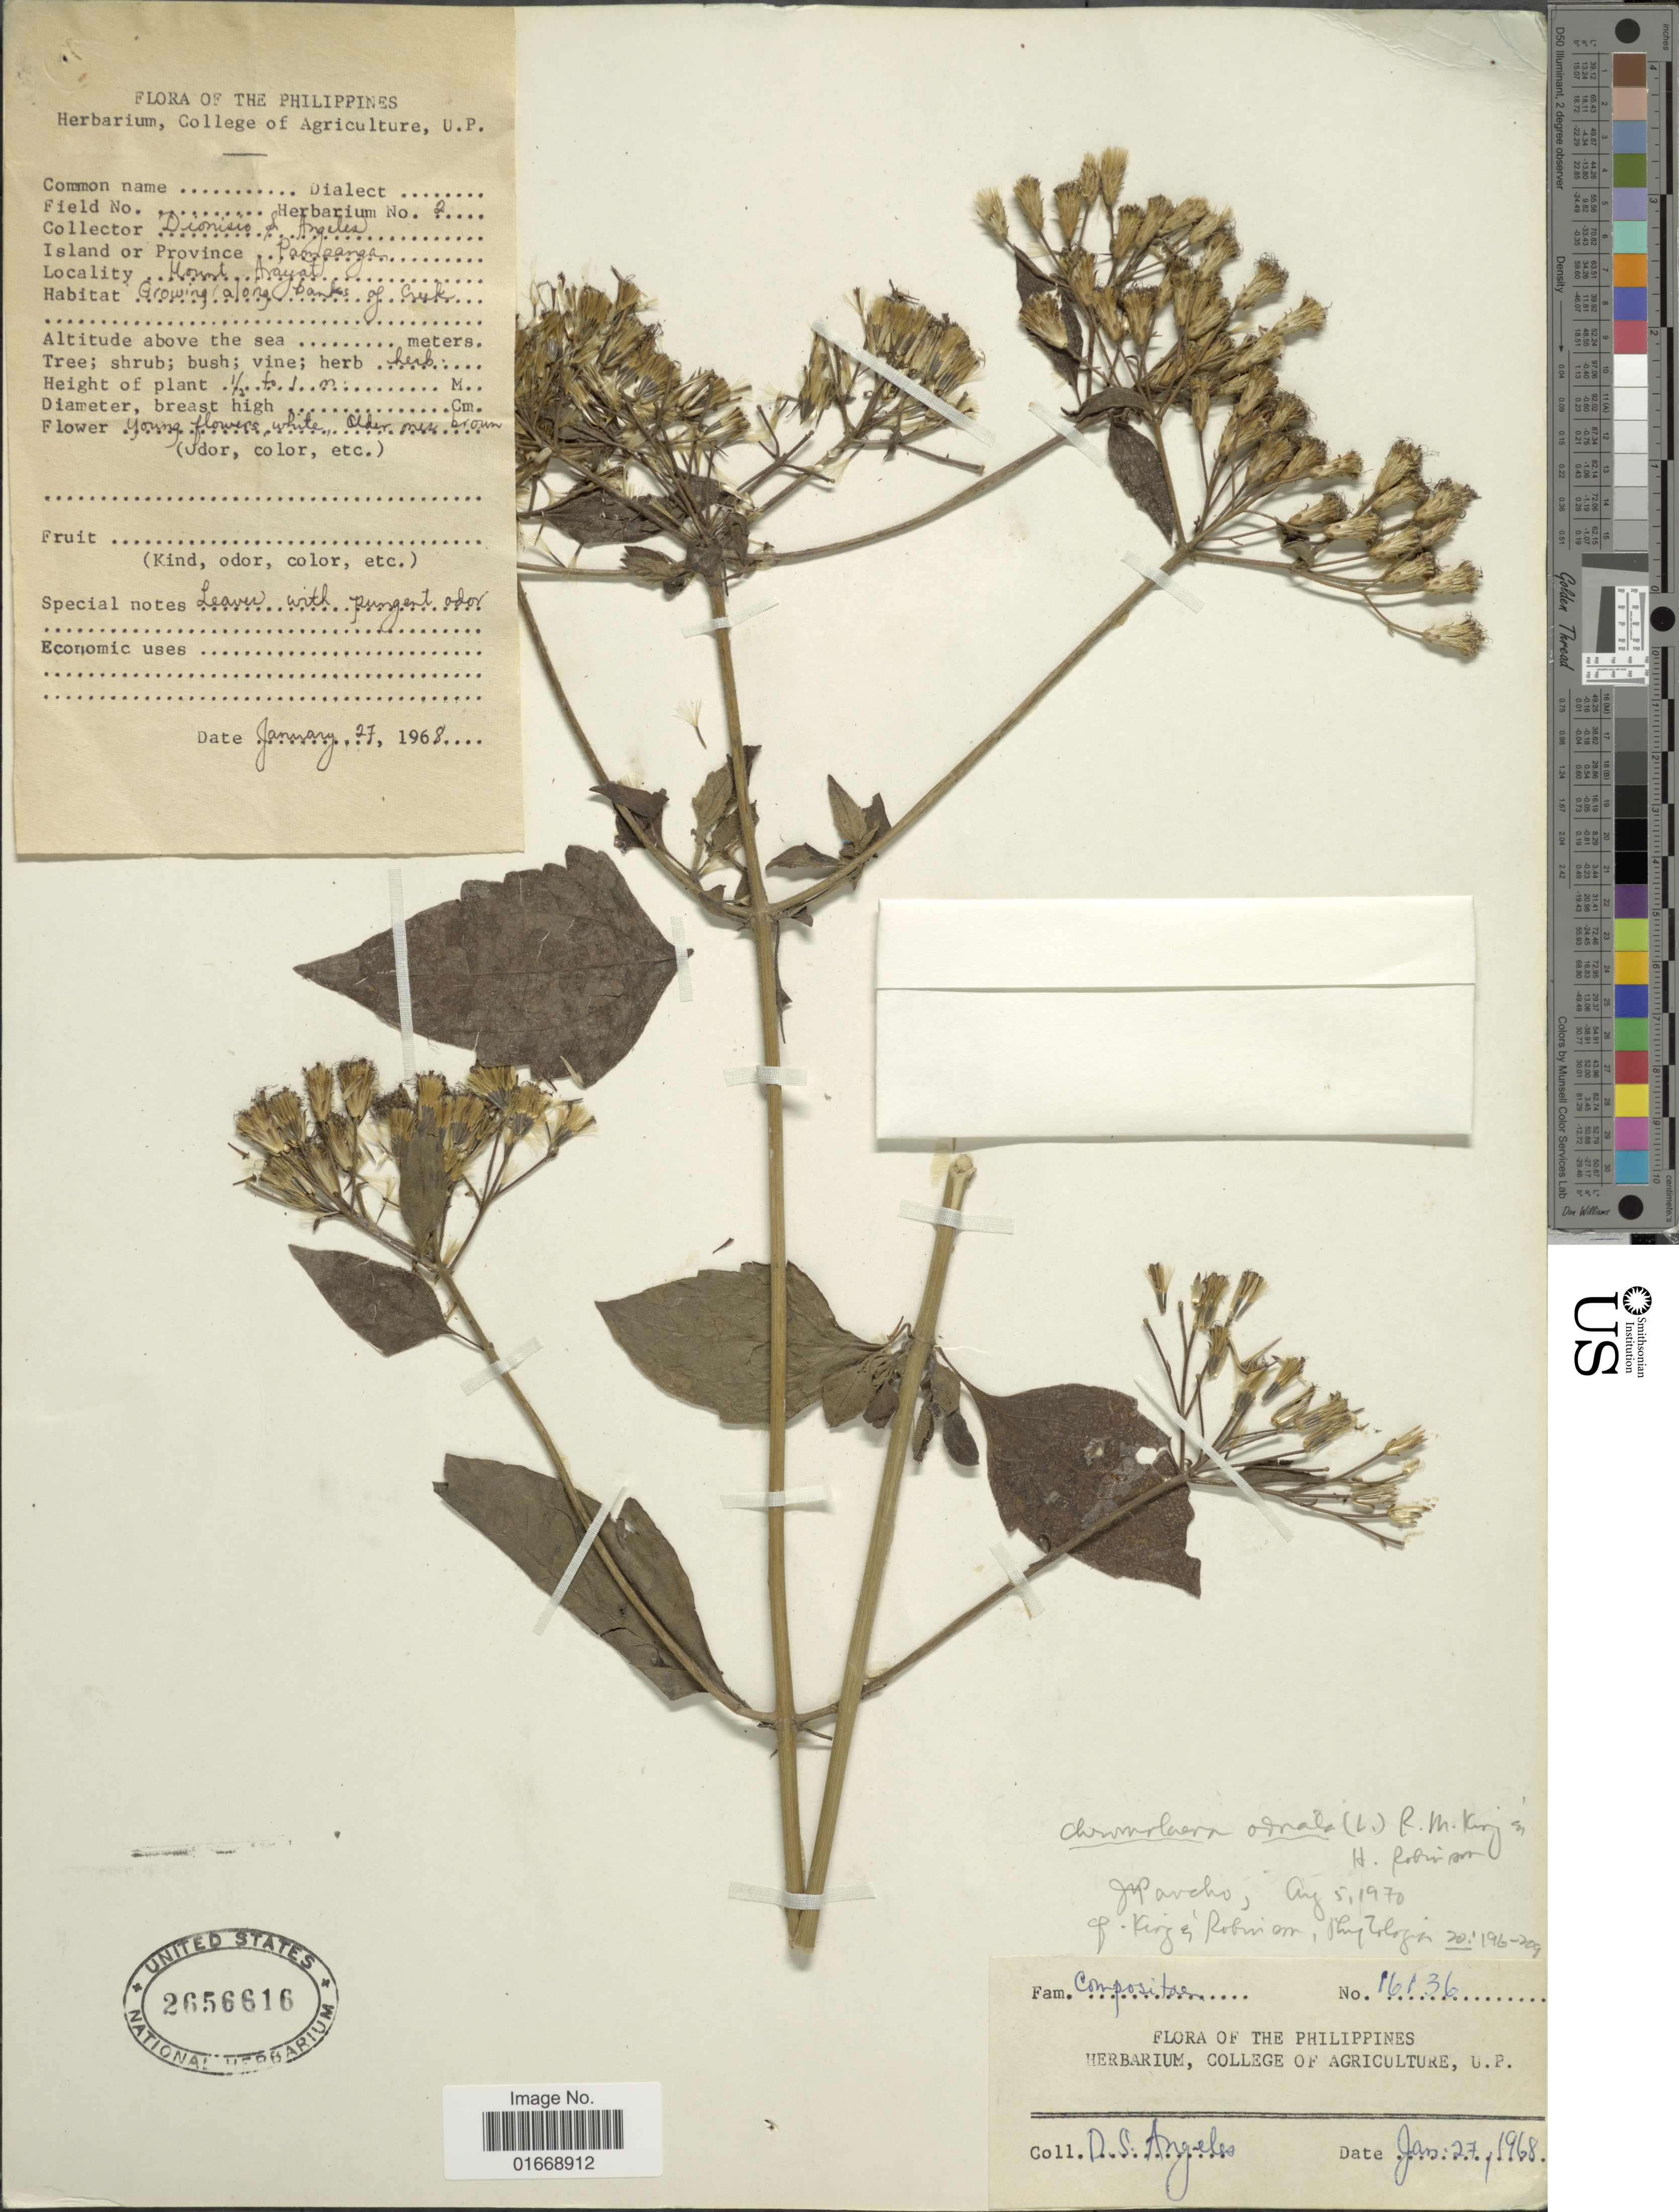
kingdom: Plantae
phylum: Tracheophyta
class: Magnoliopsida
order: Asterales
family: Asteraceae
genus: Chromolaena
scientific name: Chromolaena odorata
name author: (L.) R.M. King & H. Rob.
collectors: -- Dionisio & D. Angeles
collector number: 16136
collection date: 1968-01-27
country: Philippines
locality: Province Pampanga, Mount Arayat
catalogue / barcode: US 2656616